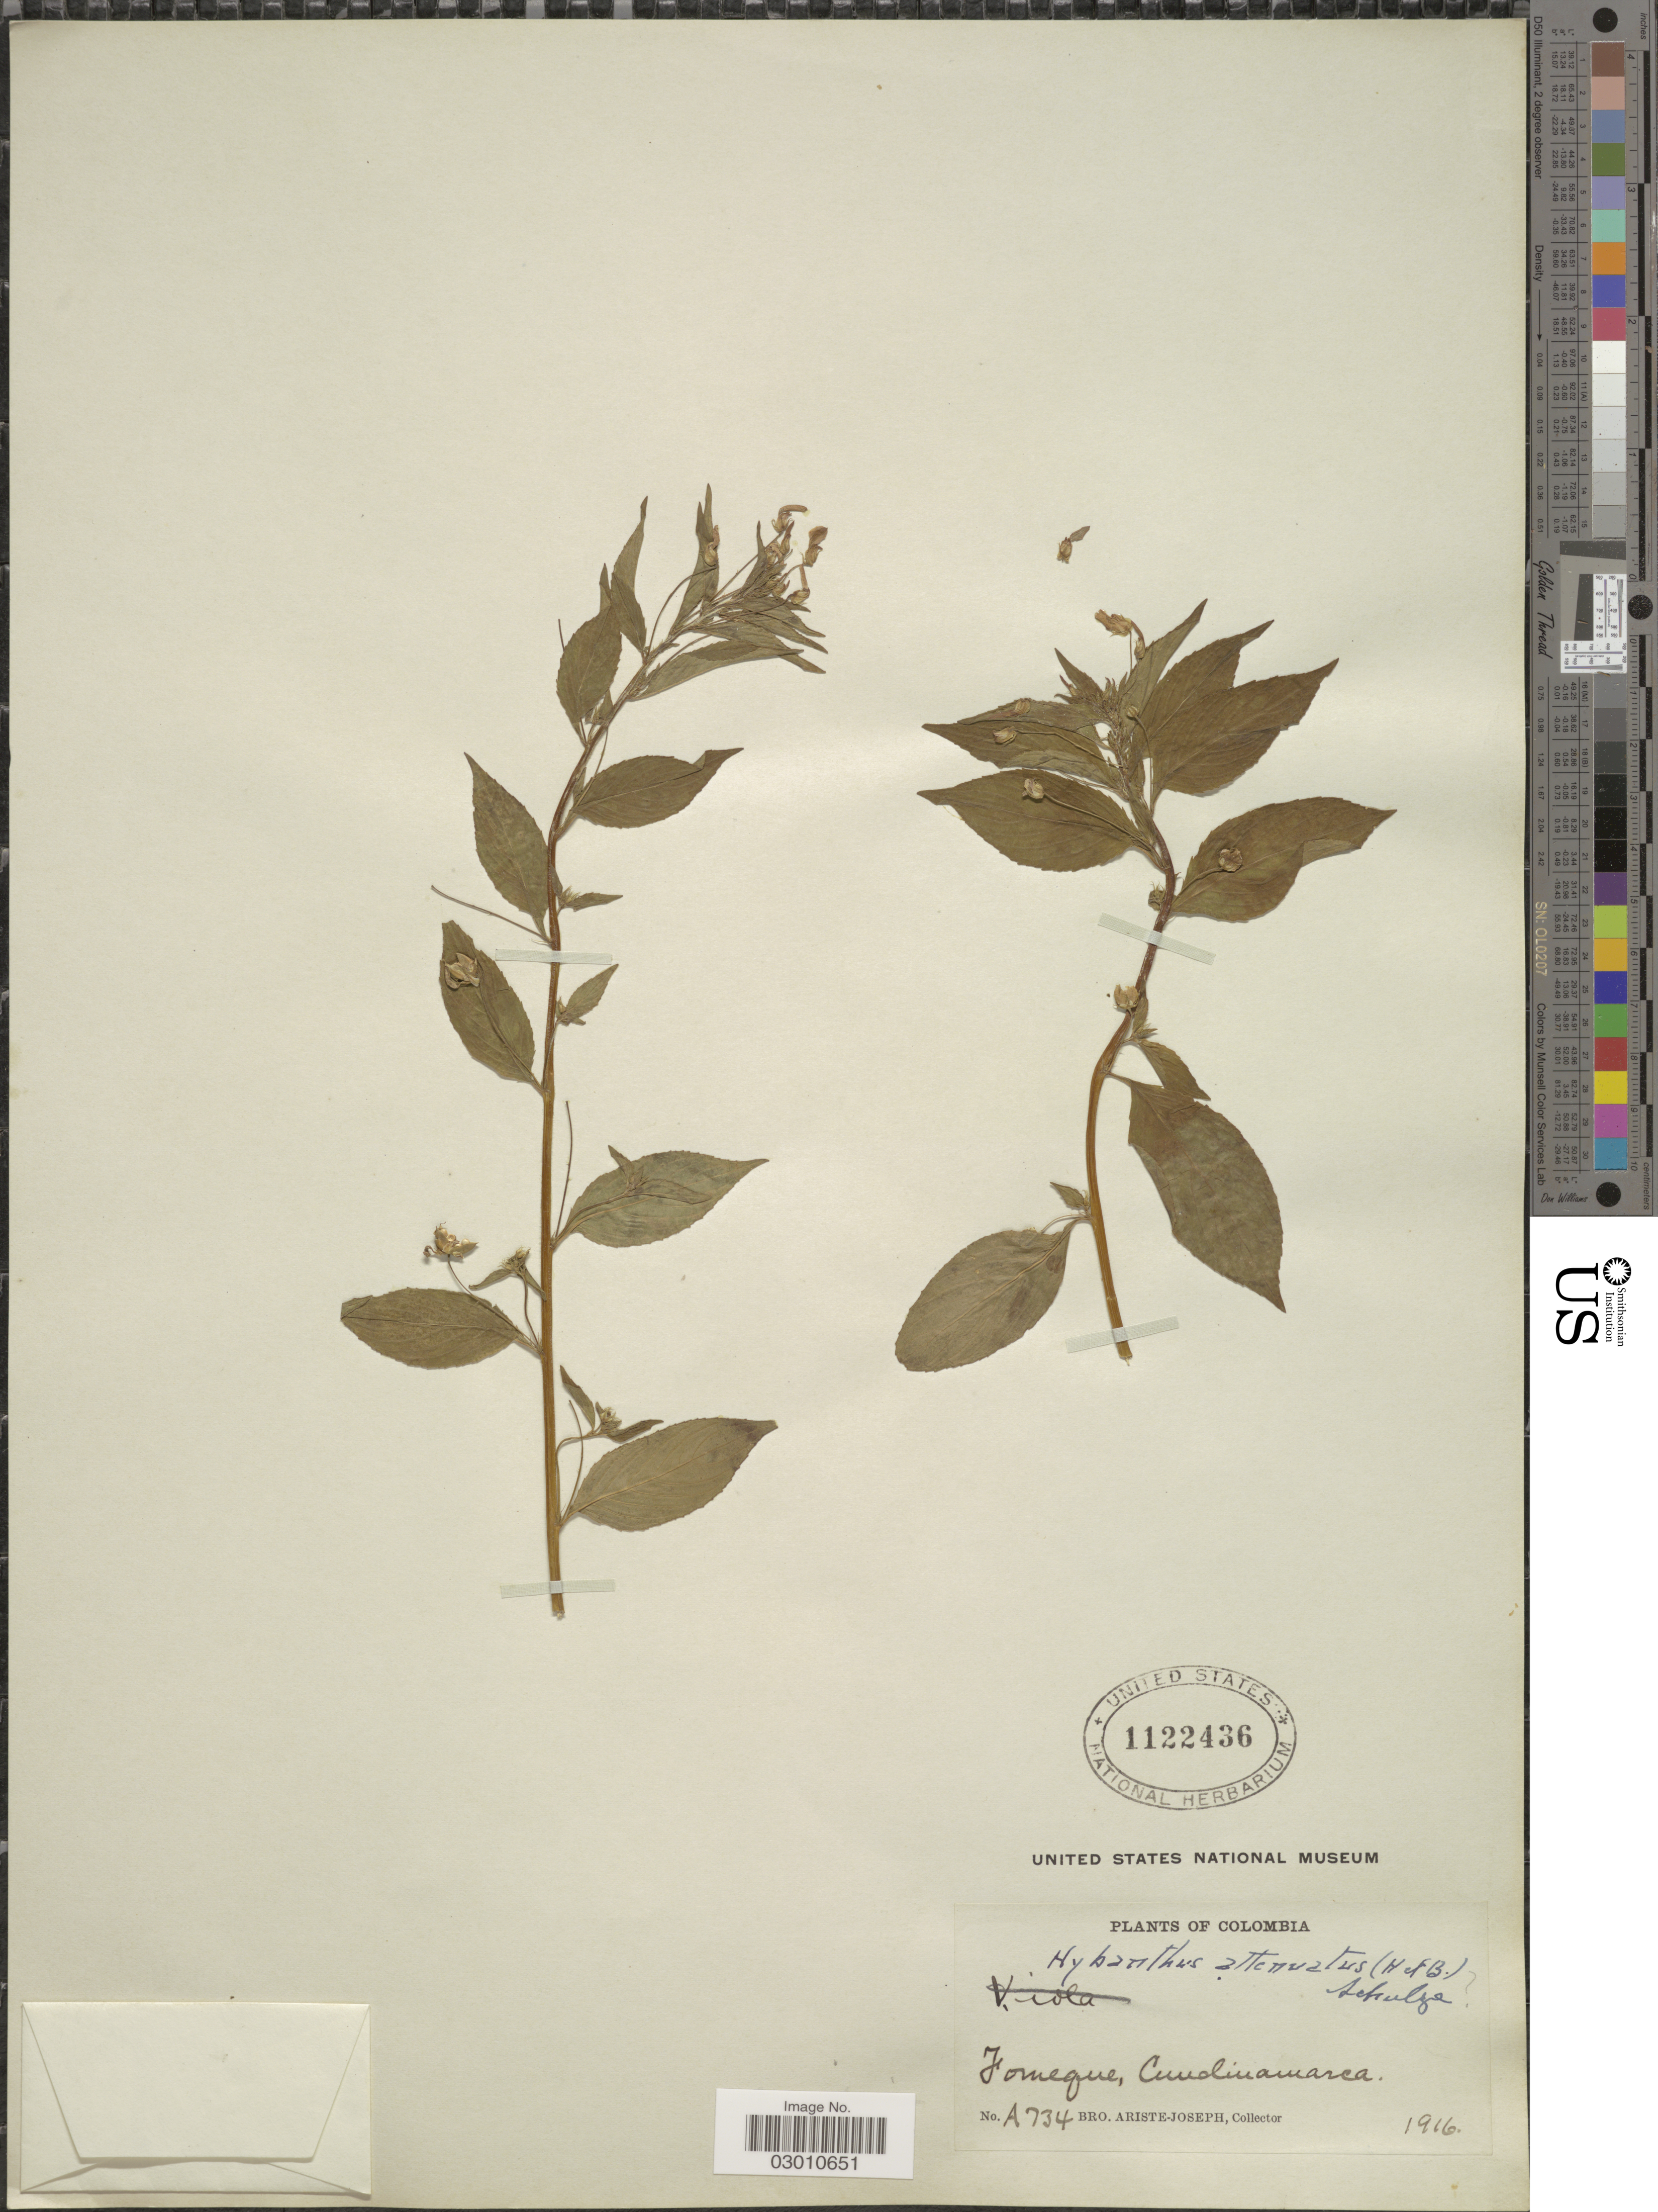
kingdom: Plantae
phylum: Tracheophyta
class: Magnoliopsida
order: Malpighiales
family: Violaceae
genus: Pombalia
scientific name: Pombalia attenuata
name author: (Humb. & Bonpl. ex Willd.) Paula-Souza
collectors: Bro. Ariste-Joseph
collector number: A734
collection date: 1916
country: Colombia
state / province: Cundinamarca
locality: Fomeque.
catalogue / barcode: US 1122436